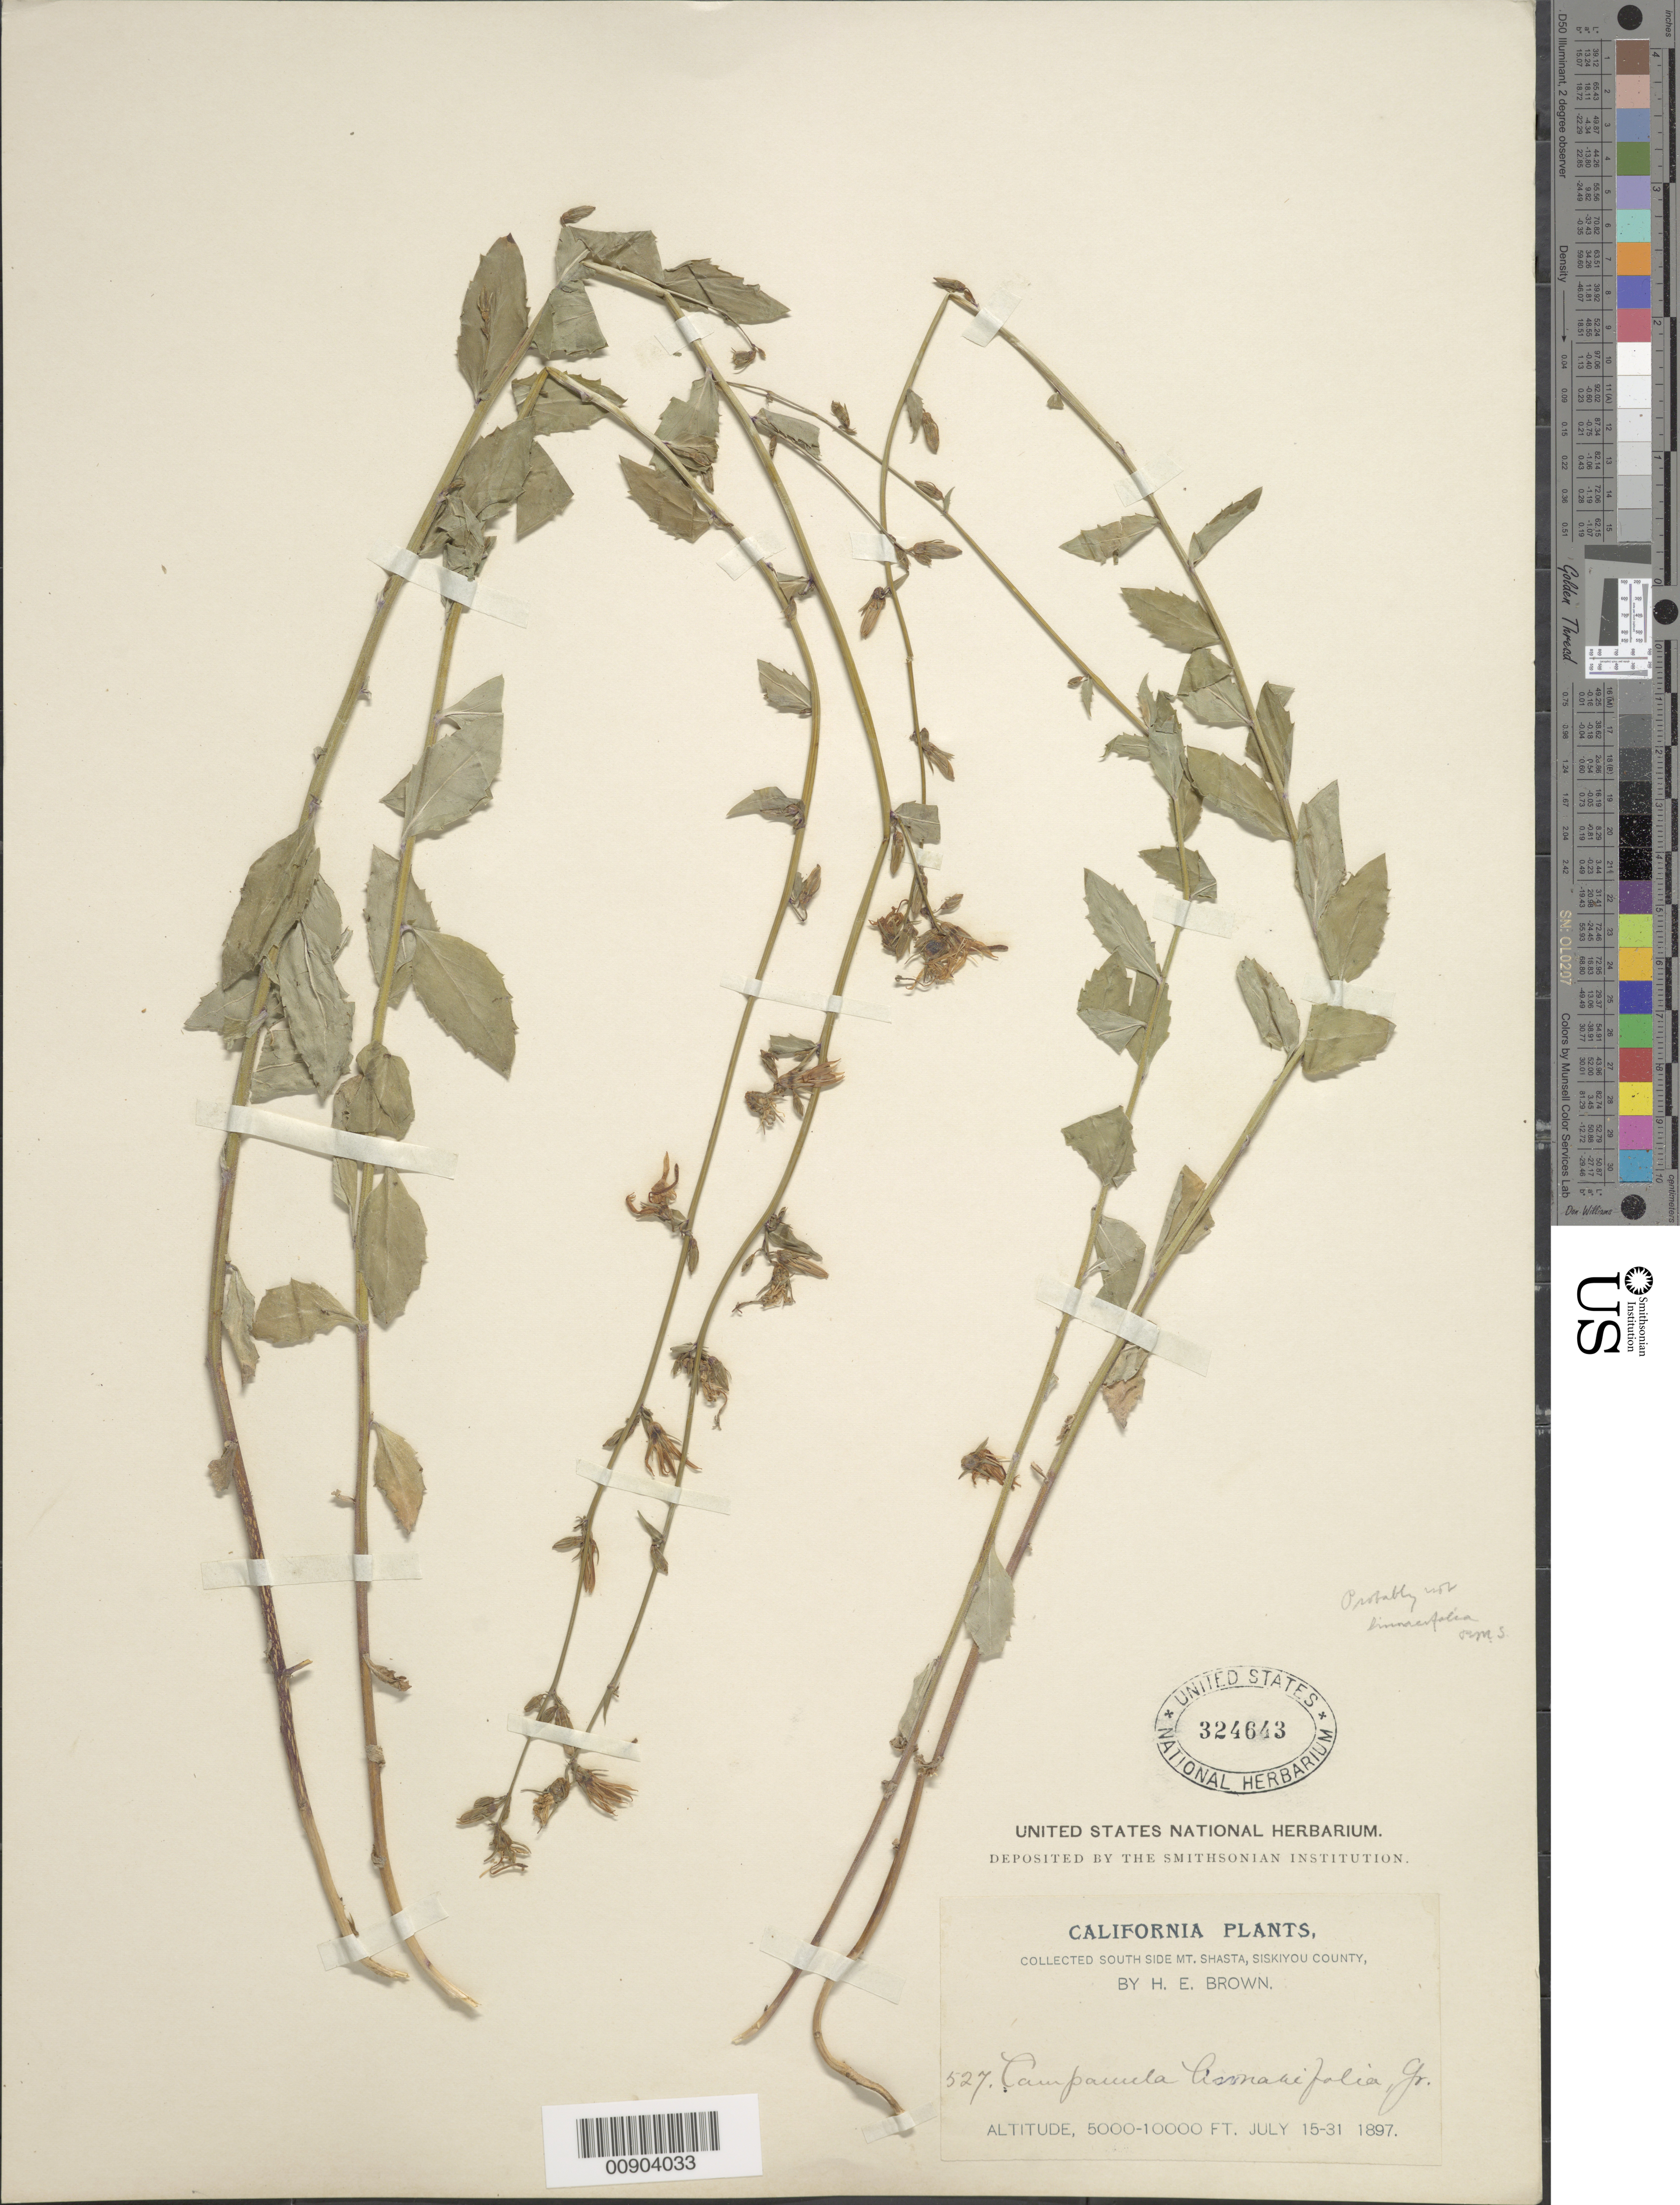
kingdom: Plantae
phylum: Tracheophyta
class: Magnoliopsida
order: Asterales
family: Campanulaceae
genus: Campanula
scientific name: Campanula prenanthoides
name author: Durand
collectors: H. E. Brown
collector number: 527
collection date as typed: July 15-31, 1897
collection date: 1897-07-15/1897-07-31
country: United States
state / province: California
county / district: Siskiyou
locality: South side Mt. Shasta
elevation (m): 1524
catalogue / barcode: US 324643